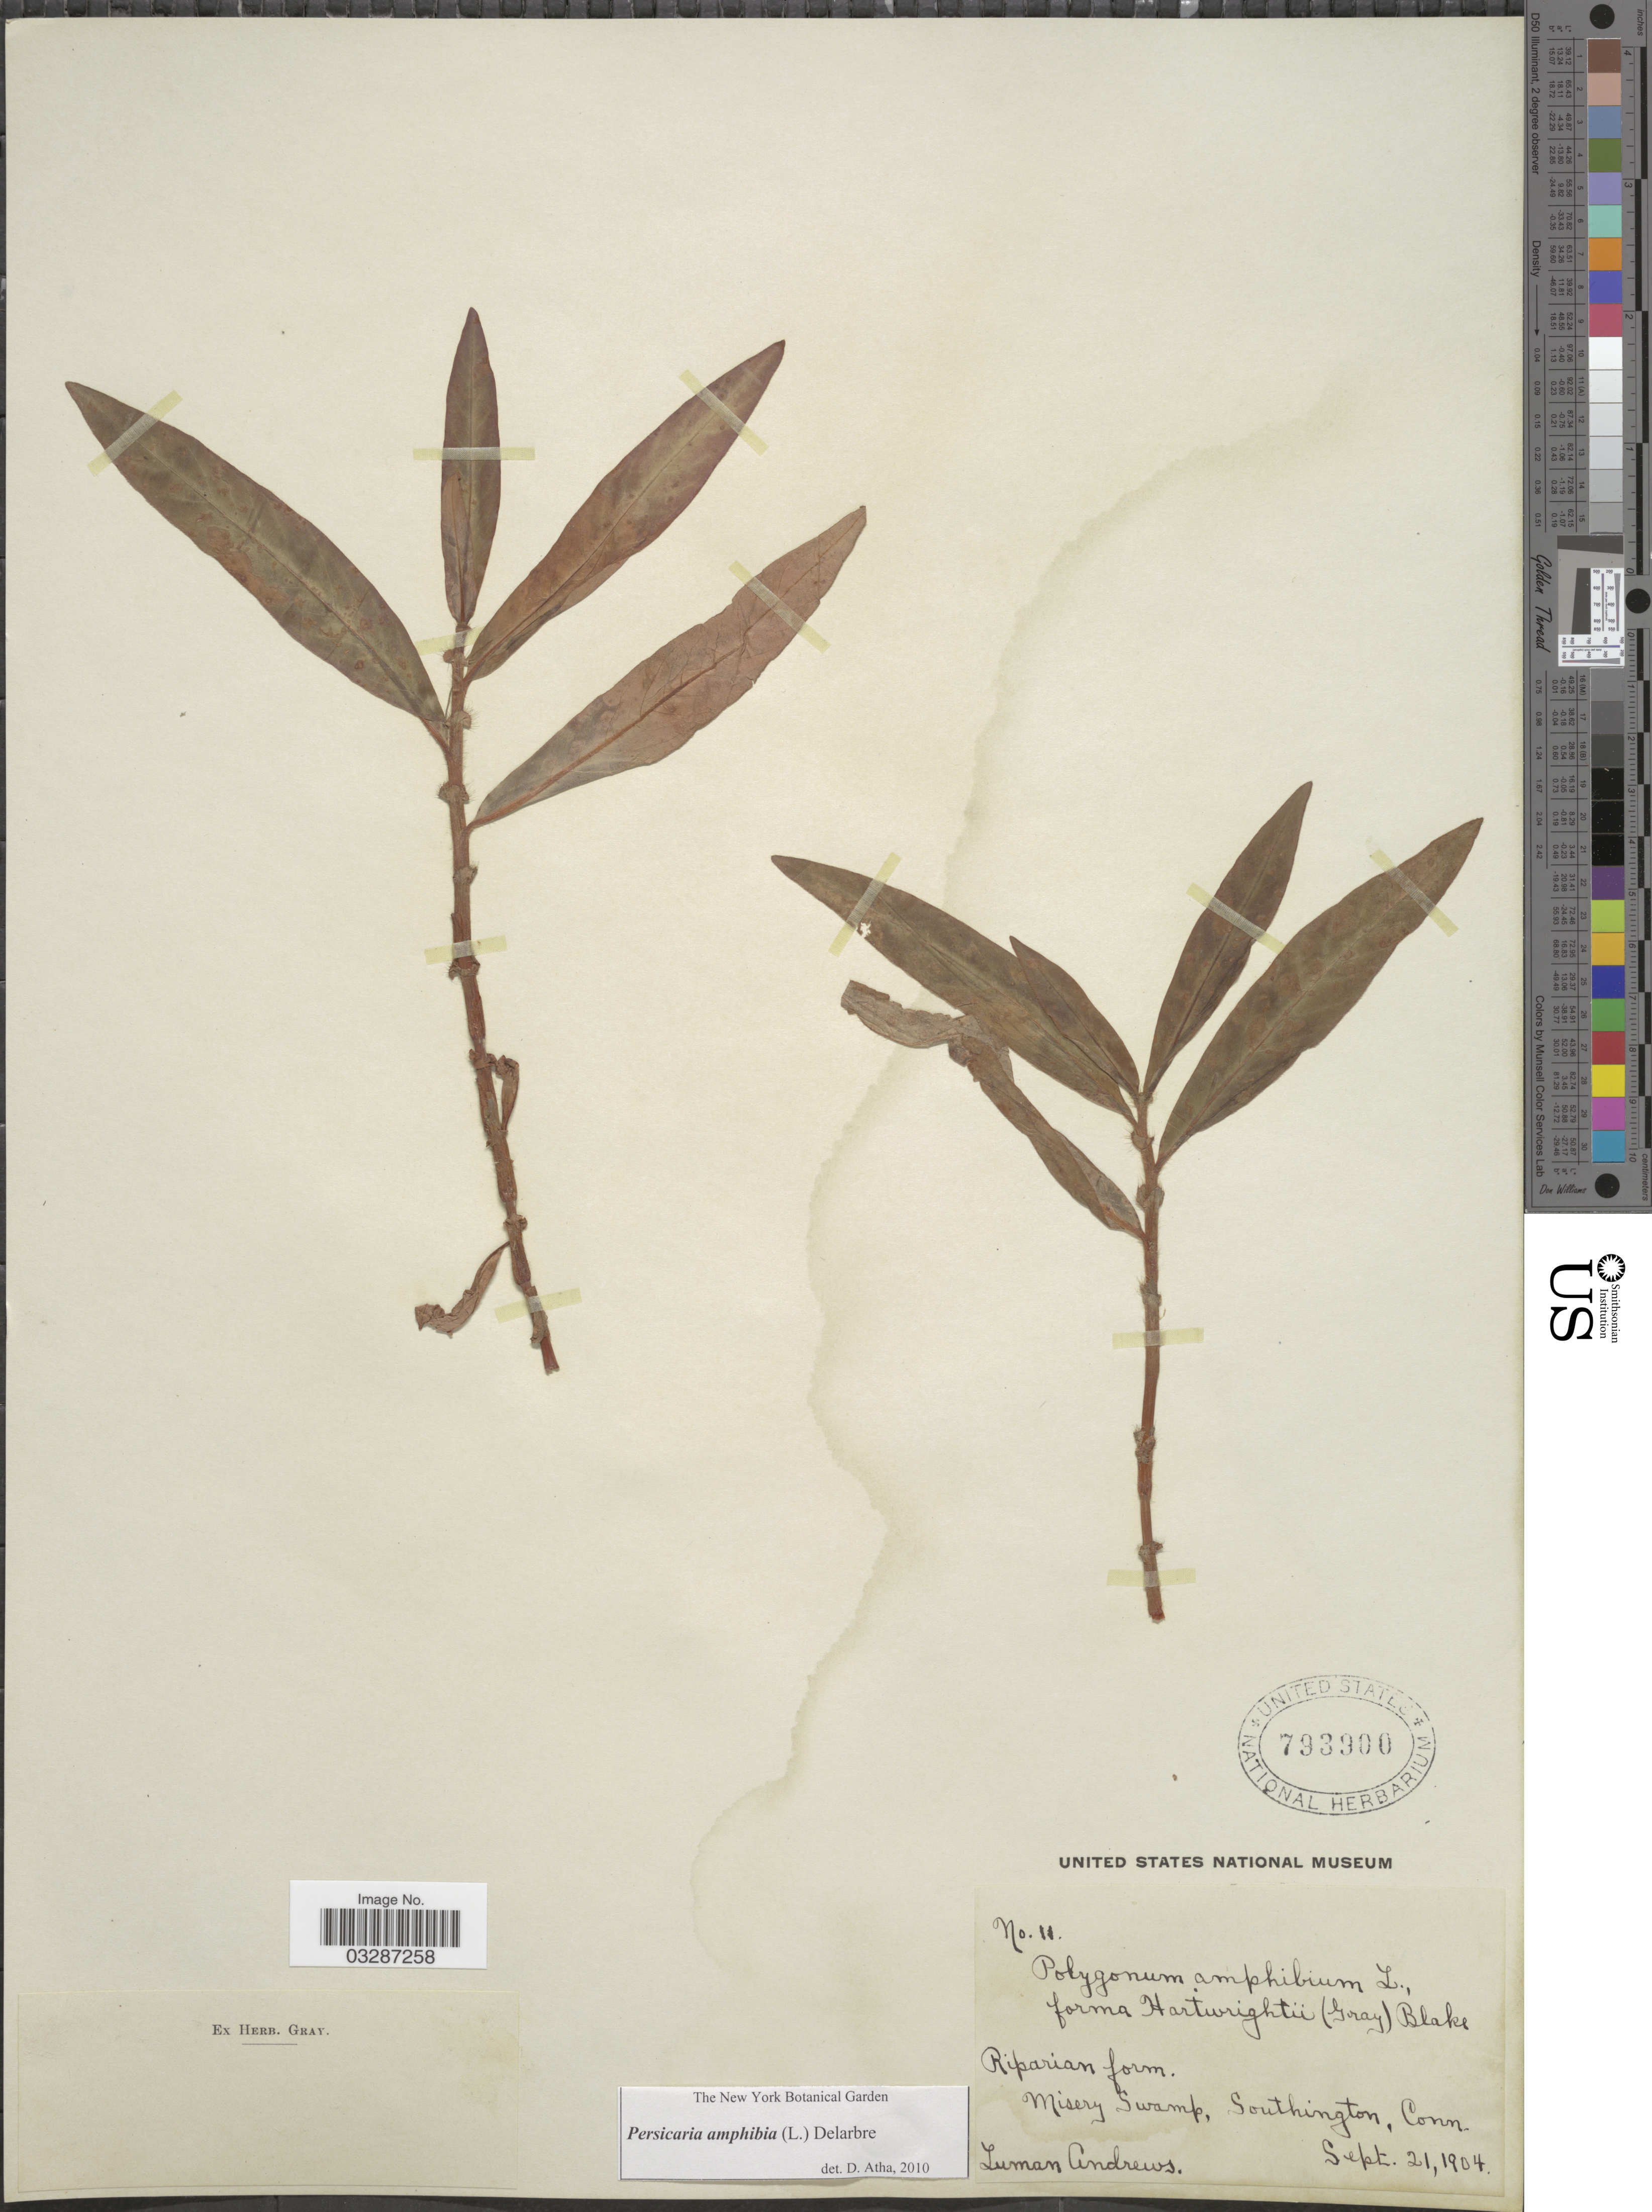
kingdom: Plantae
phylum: Tracheophyta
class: Magnoliopsida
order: Caryophyllales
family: Polygonaceae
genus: Persicaria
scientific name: Persicaria amphibia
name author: (L.) Delarbre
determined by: Atha, D. E.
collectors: L. Andrews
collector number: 11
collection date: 1904-09-21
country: United States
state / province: Connecticut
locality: Misery Swamp, Southington.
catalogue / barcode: US 793900